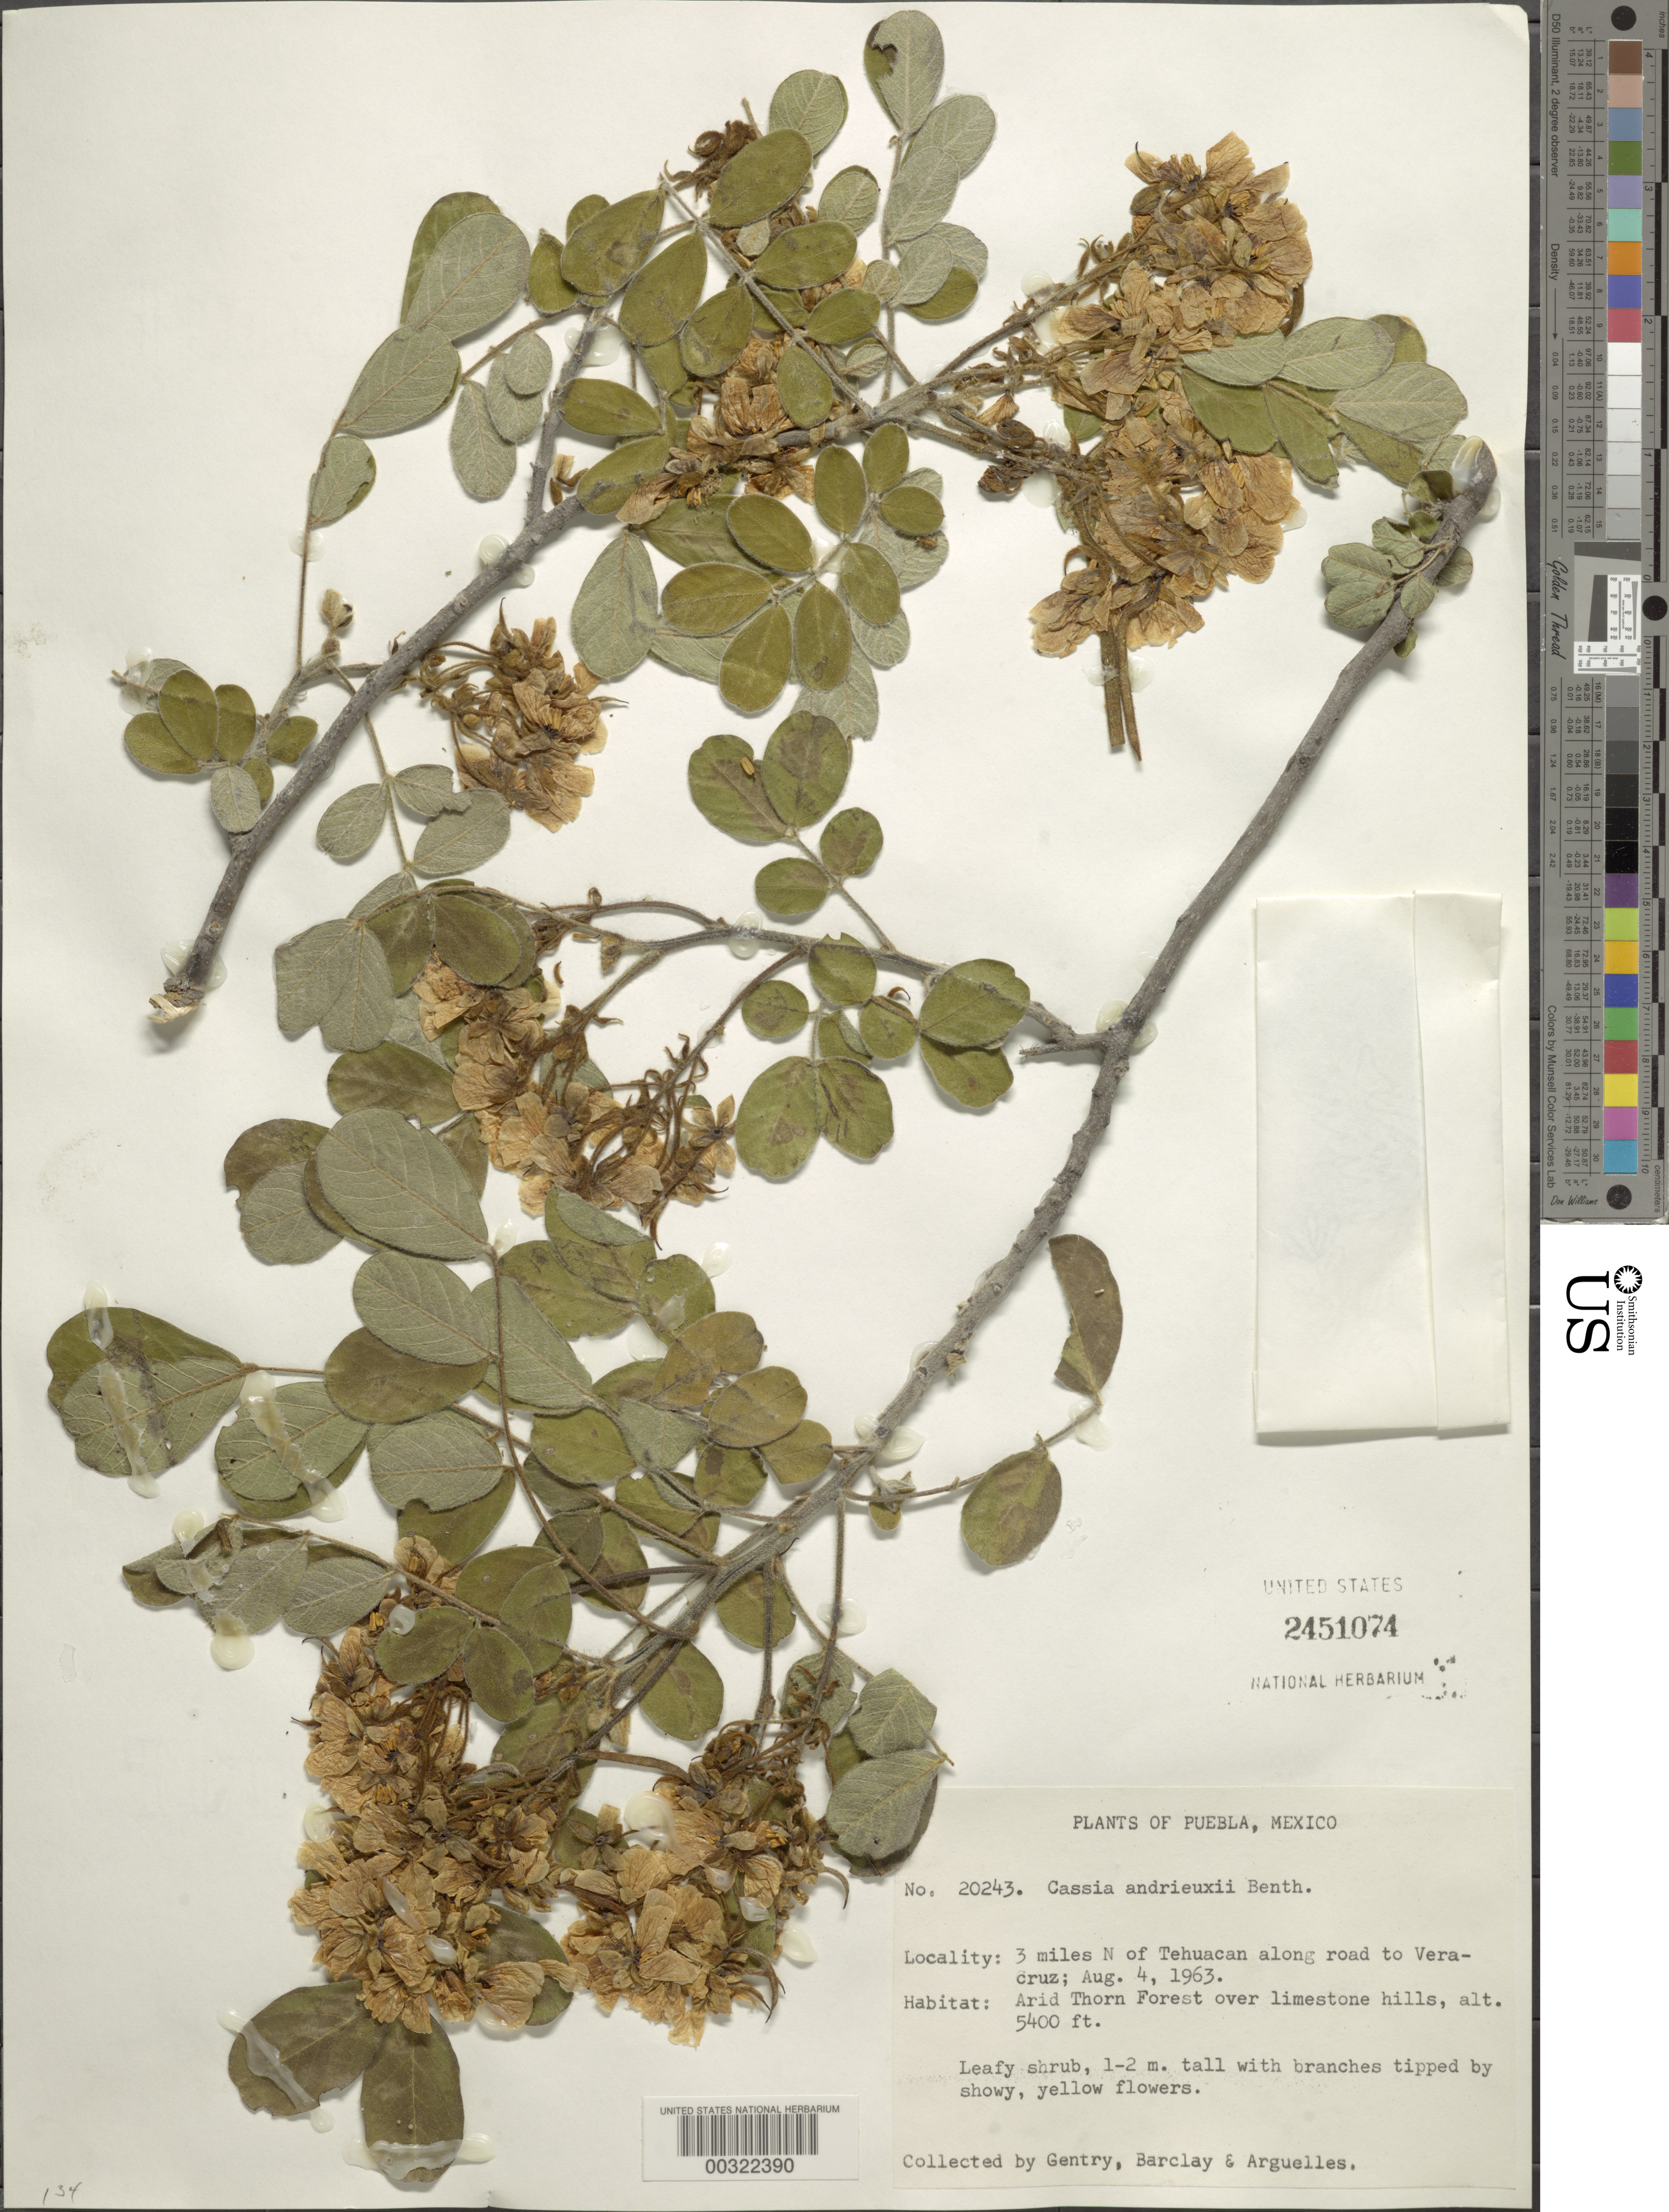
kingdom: Plantae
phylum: Tracheophyta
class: Magnoliopsida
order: Fabales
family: Fabaceae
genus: Senna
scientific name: Senna andrieuxii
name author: (Benth.) H.S. Irwin & Barneby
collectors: H. S. Gentry, A. S. Barclay & J. Arguelles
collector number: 20243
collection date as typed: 04 Aug 1963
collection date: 1963-08-04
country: Mexico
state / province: Puebla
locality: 3 mi N of Tehuacan along road to Veracruz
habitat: Arid thorn forest over limestone hills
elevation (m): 1646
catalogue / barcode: US 2451074